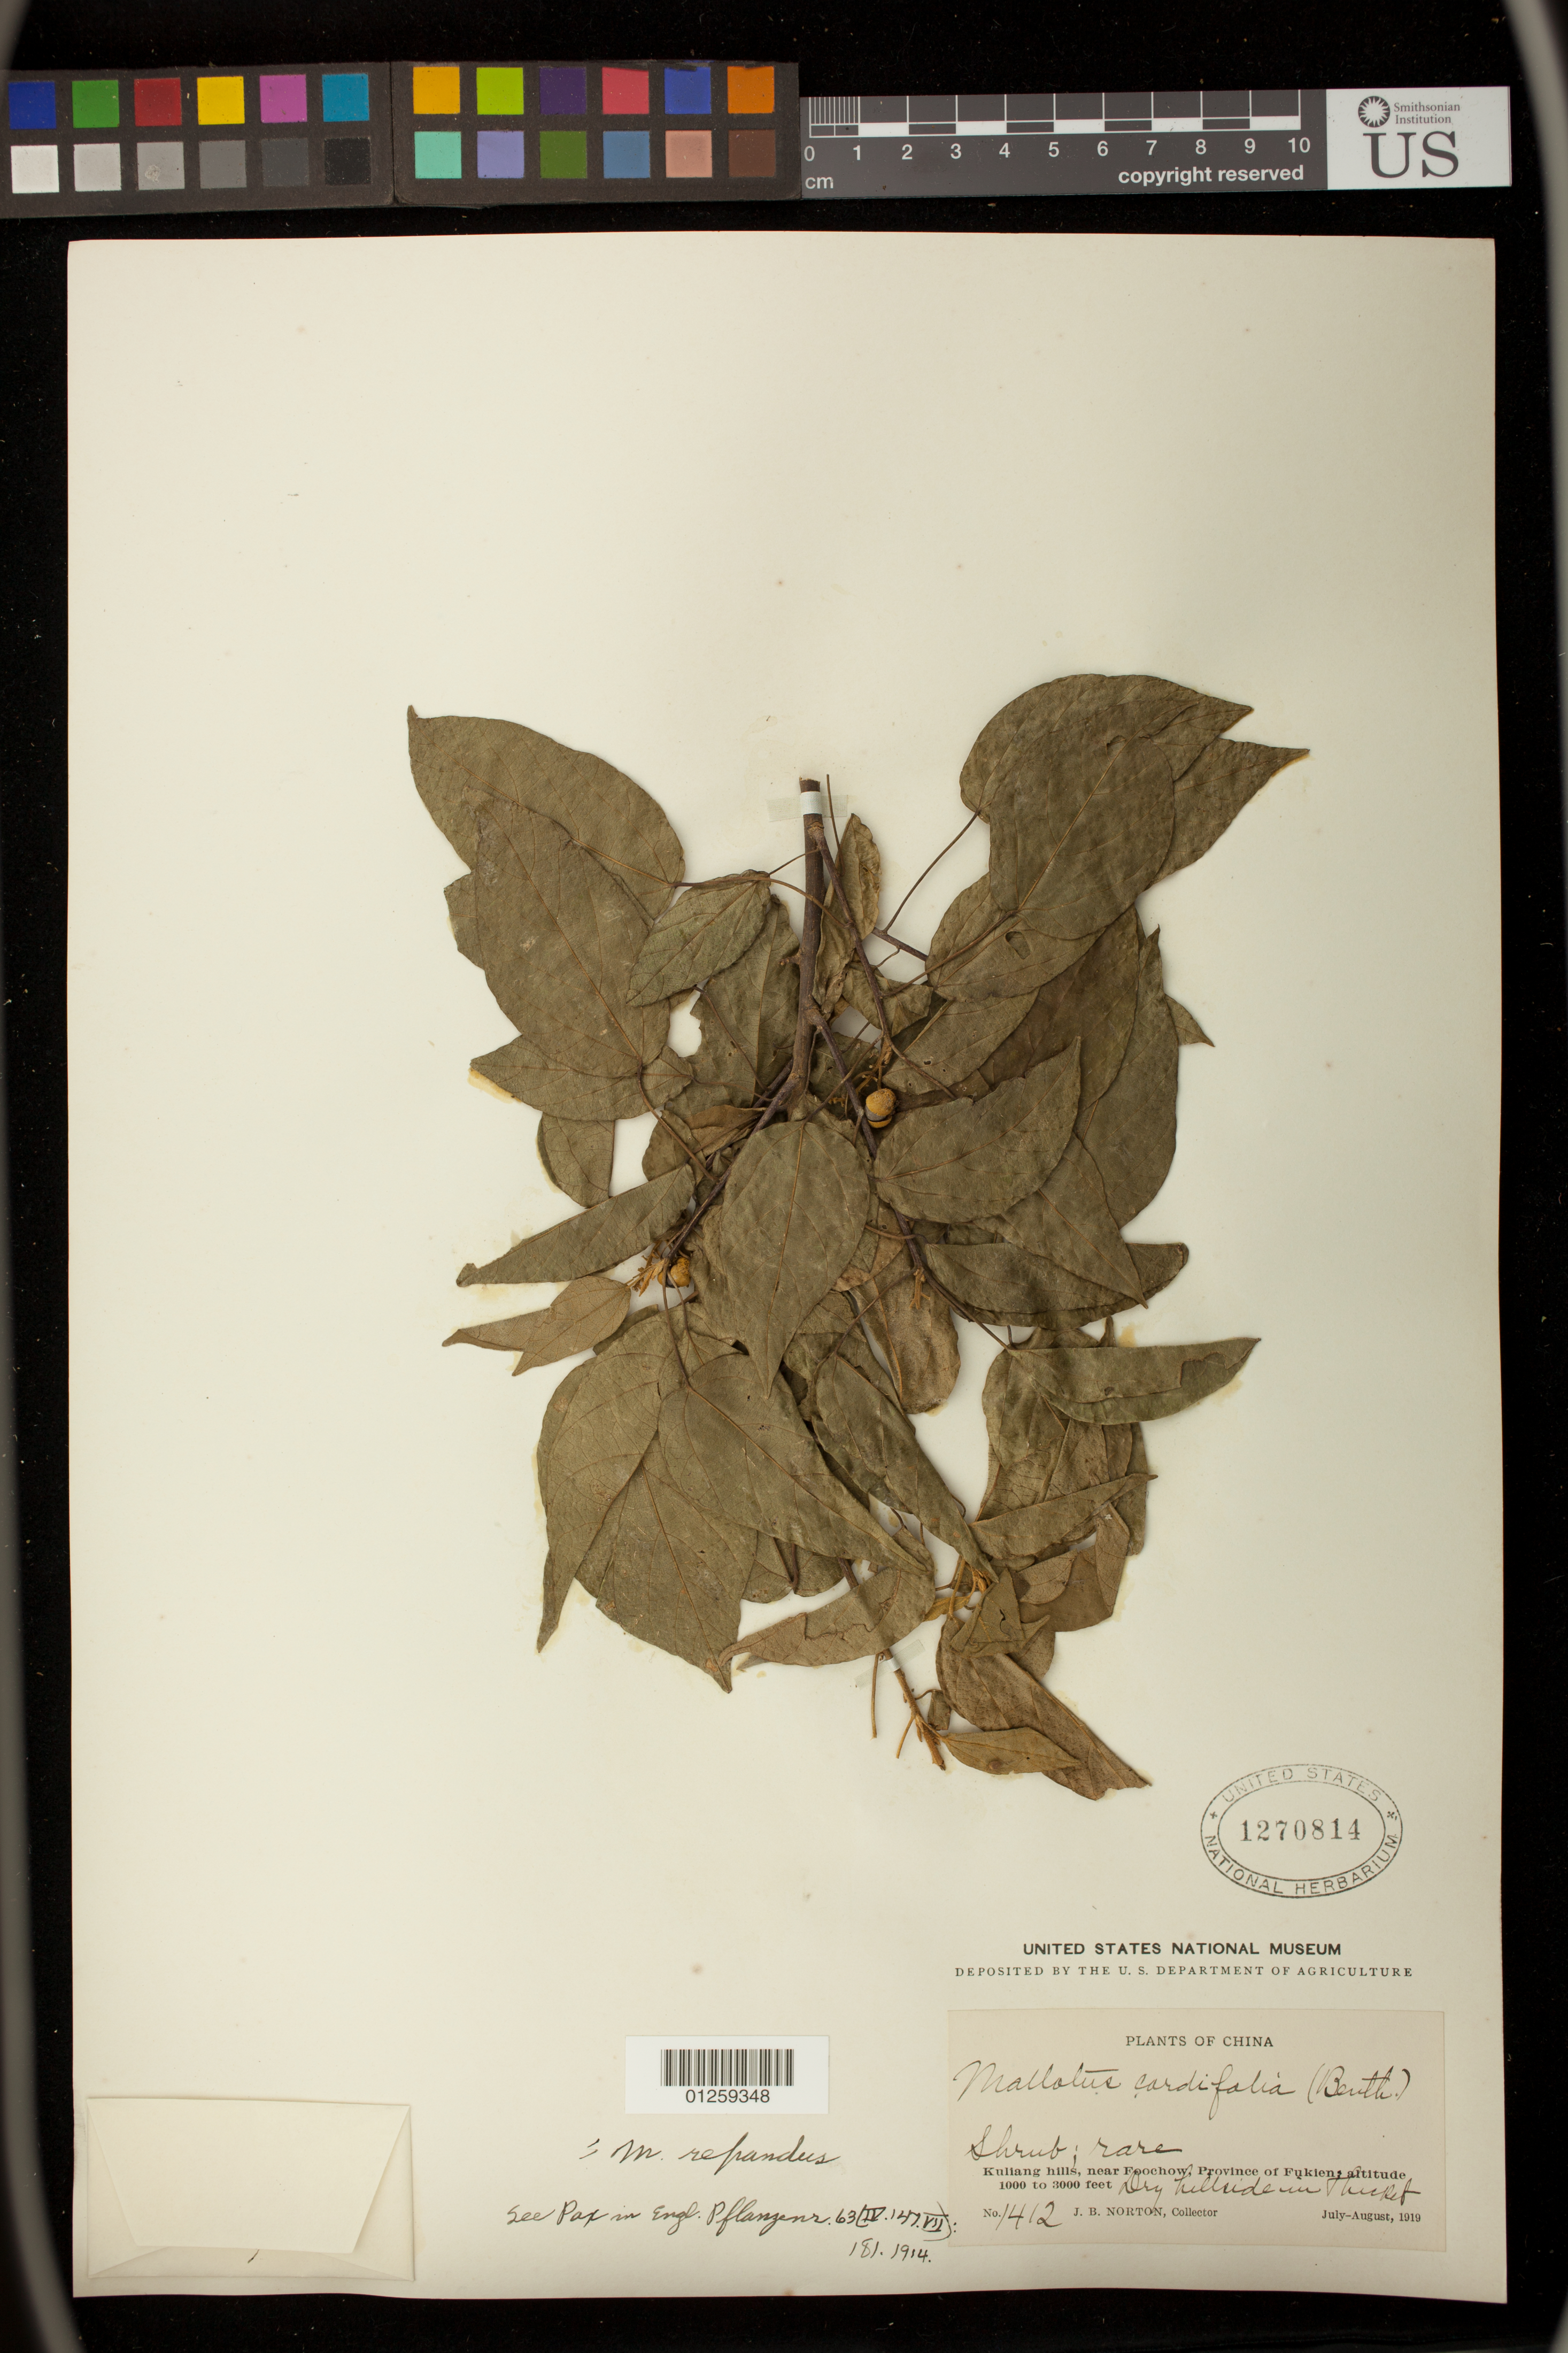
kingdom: Plantae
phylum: Tracheophyta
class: Magnoliopsida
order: Malpighiales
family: Euphorbiaceae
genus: Mallotus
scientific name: Mallotus repandus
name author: (Rottler) Müll. Arg.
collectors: J. B. Norton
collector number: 1412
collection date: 1919-07/1919-08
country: China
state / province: Fujian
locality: Kuliang hills, near Foochow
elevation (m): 305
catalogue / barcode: US 1270814